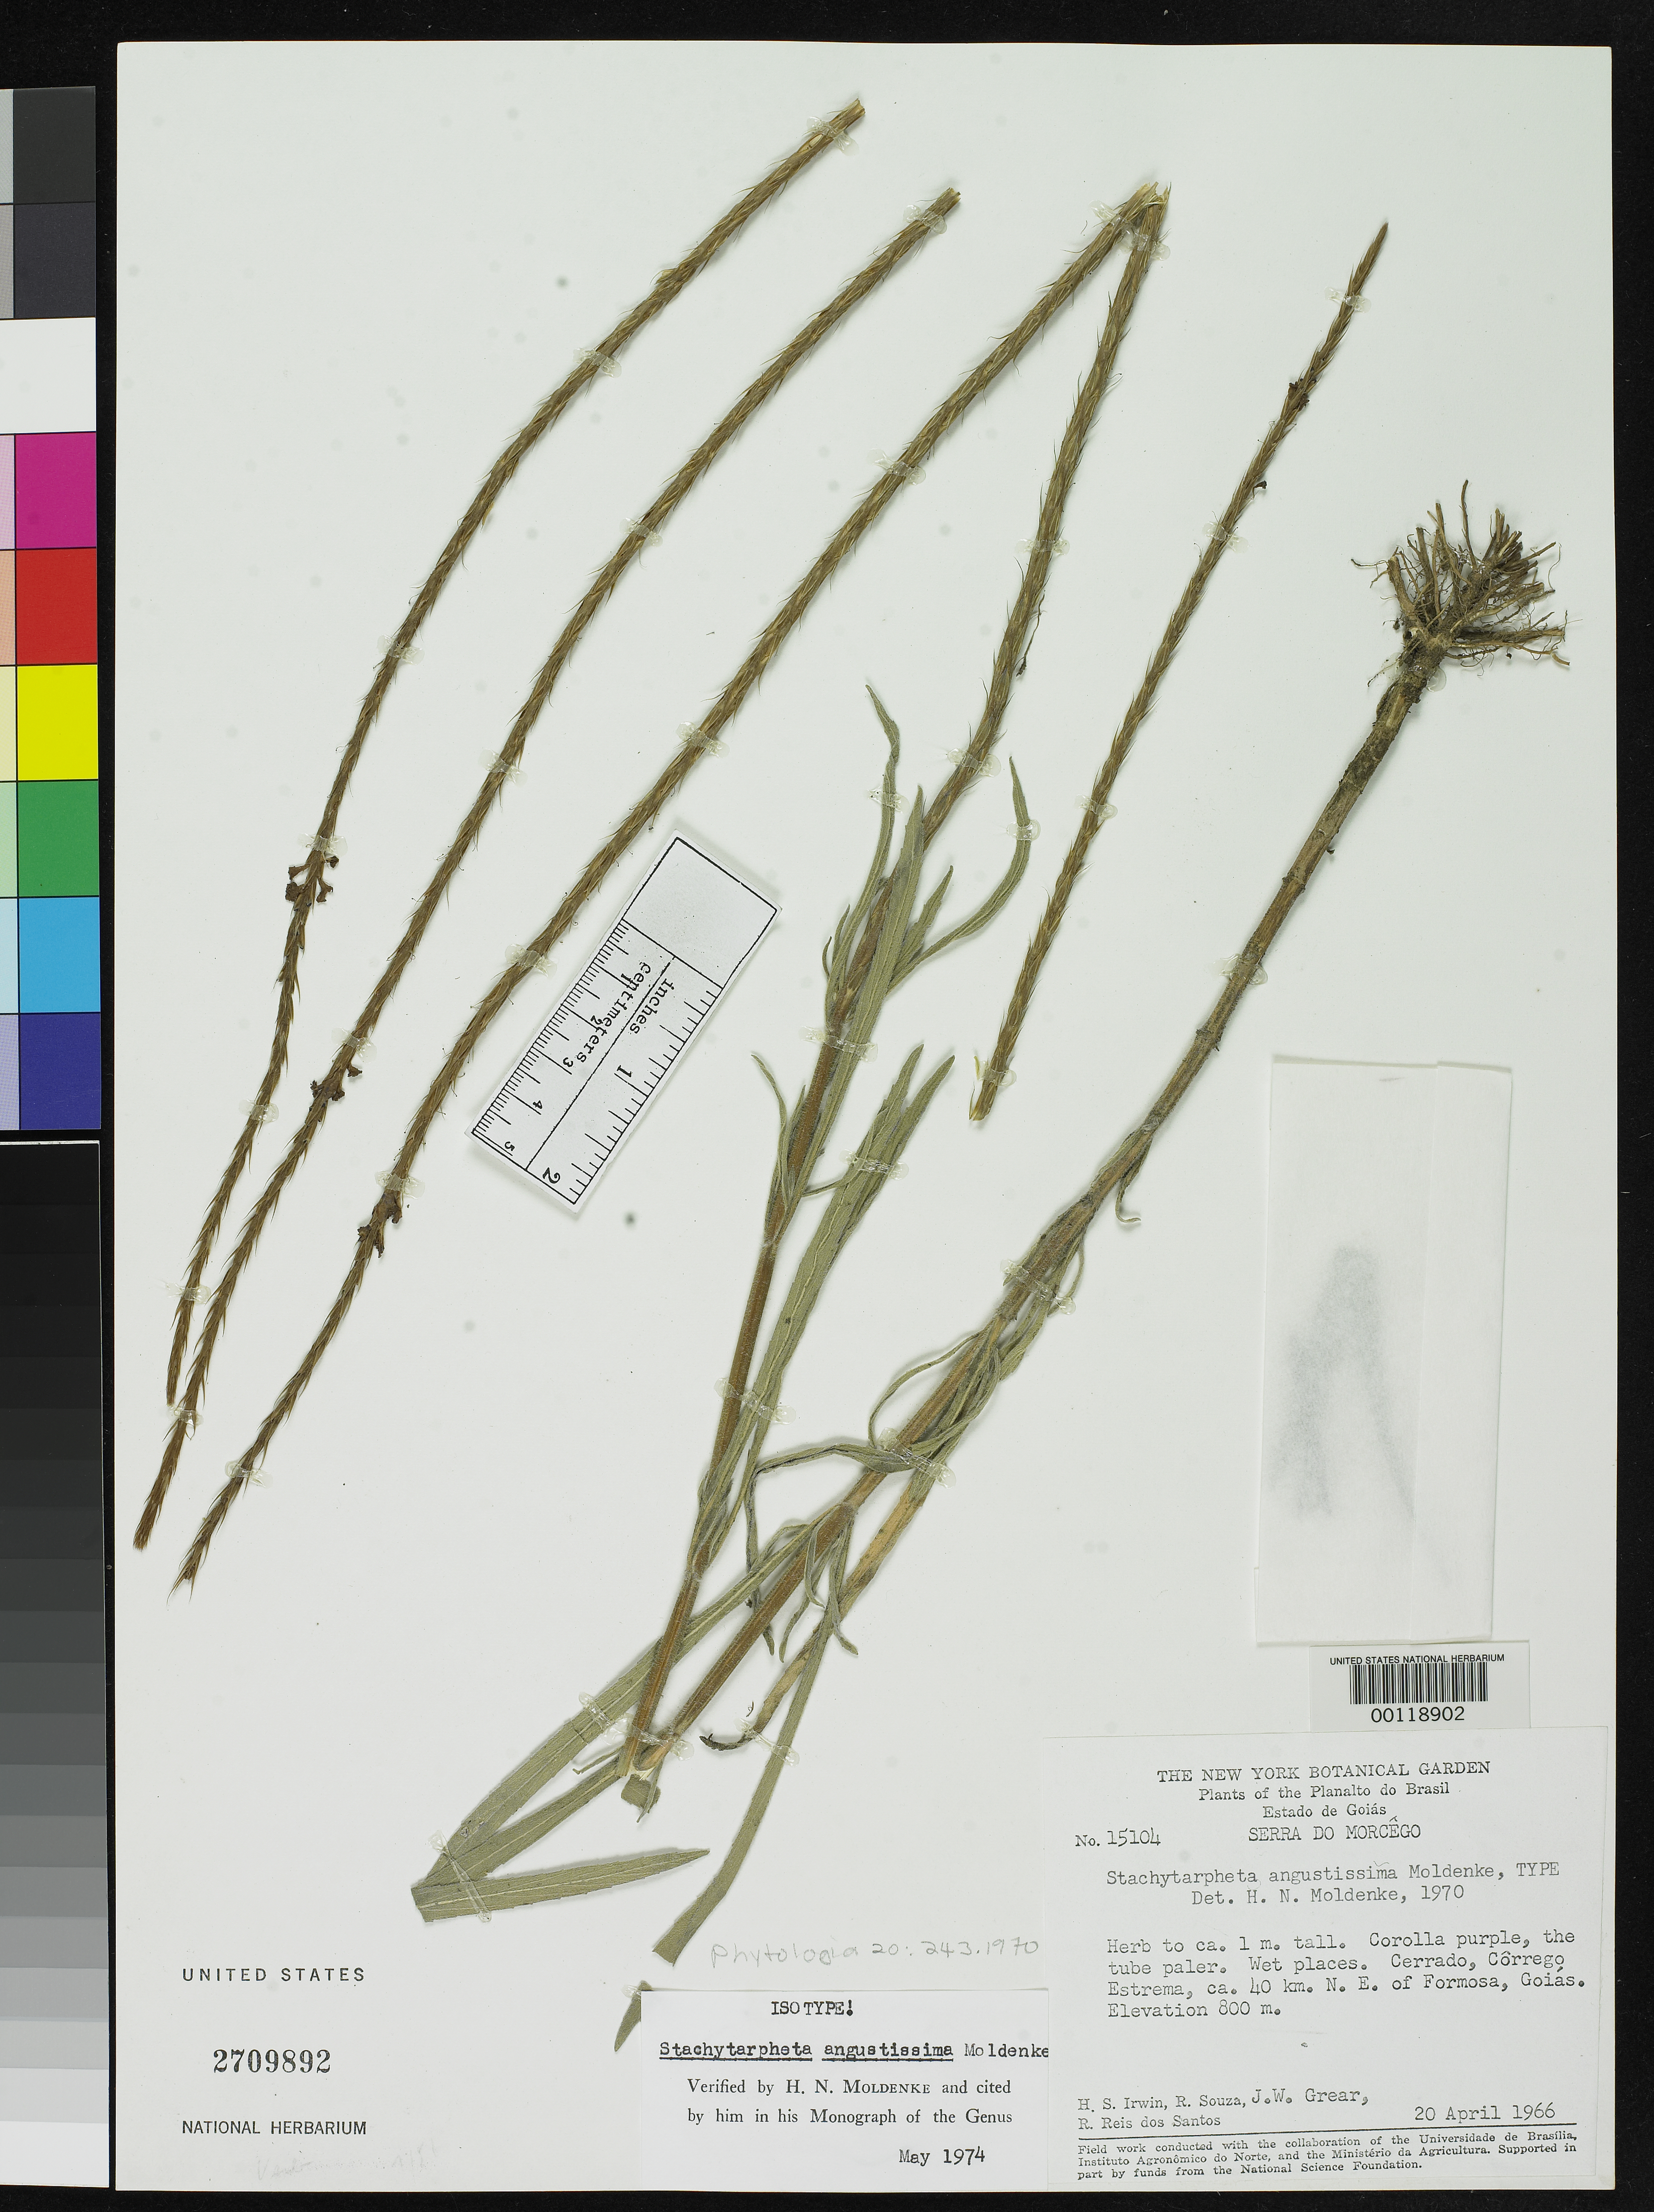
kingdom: Plantae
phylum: Tracheophyta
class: Magnoliopsida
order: Lamiales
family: Verbenaceae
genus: Stachytarpheta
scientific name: Stachytarpheta angustissima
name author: Moldenke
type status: Isotype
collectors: H. Irwin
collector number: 15104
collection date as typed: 20 Apr 1966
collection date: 1966-04-20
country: Brazil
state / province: Goiás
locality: Serra do Morcego, cerrado, Corrego estrema.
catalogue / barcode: US 2709892